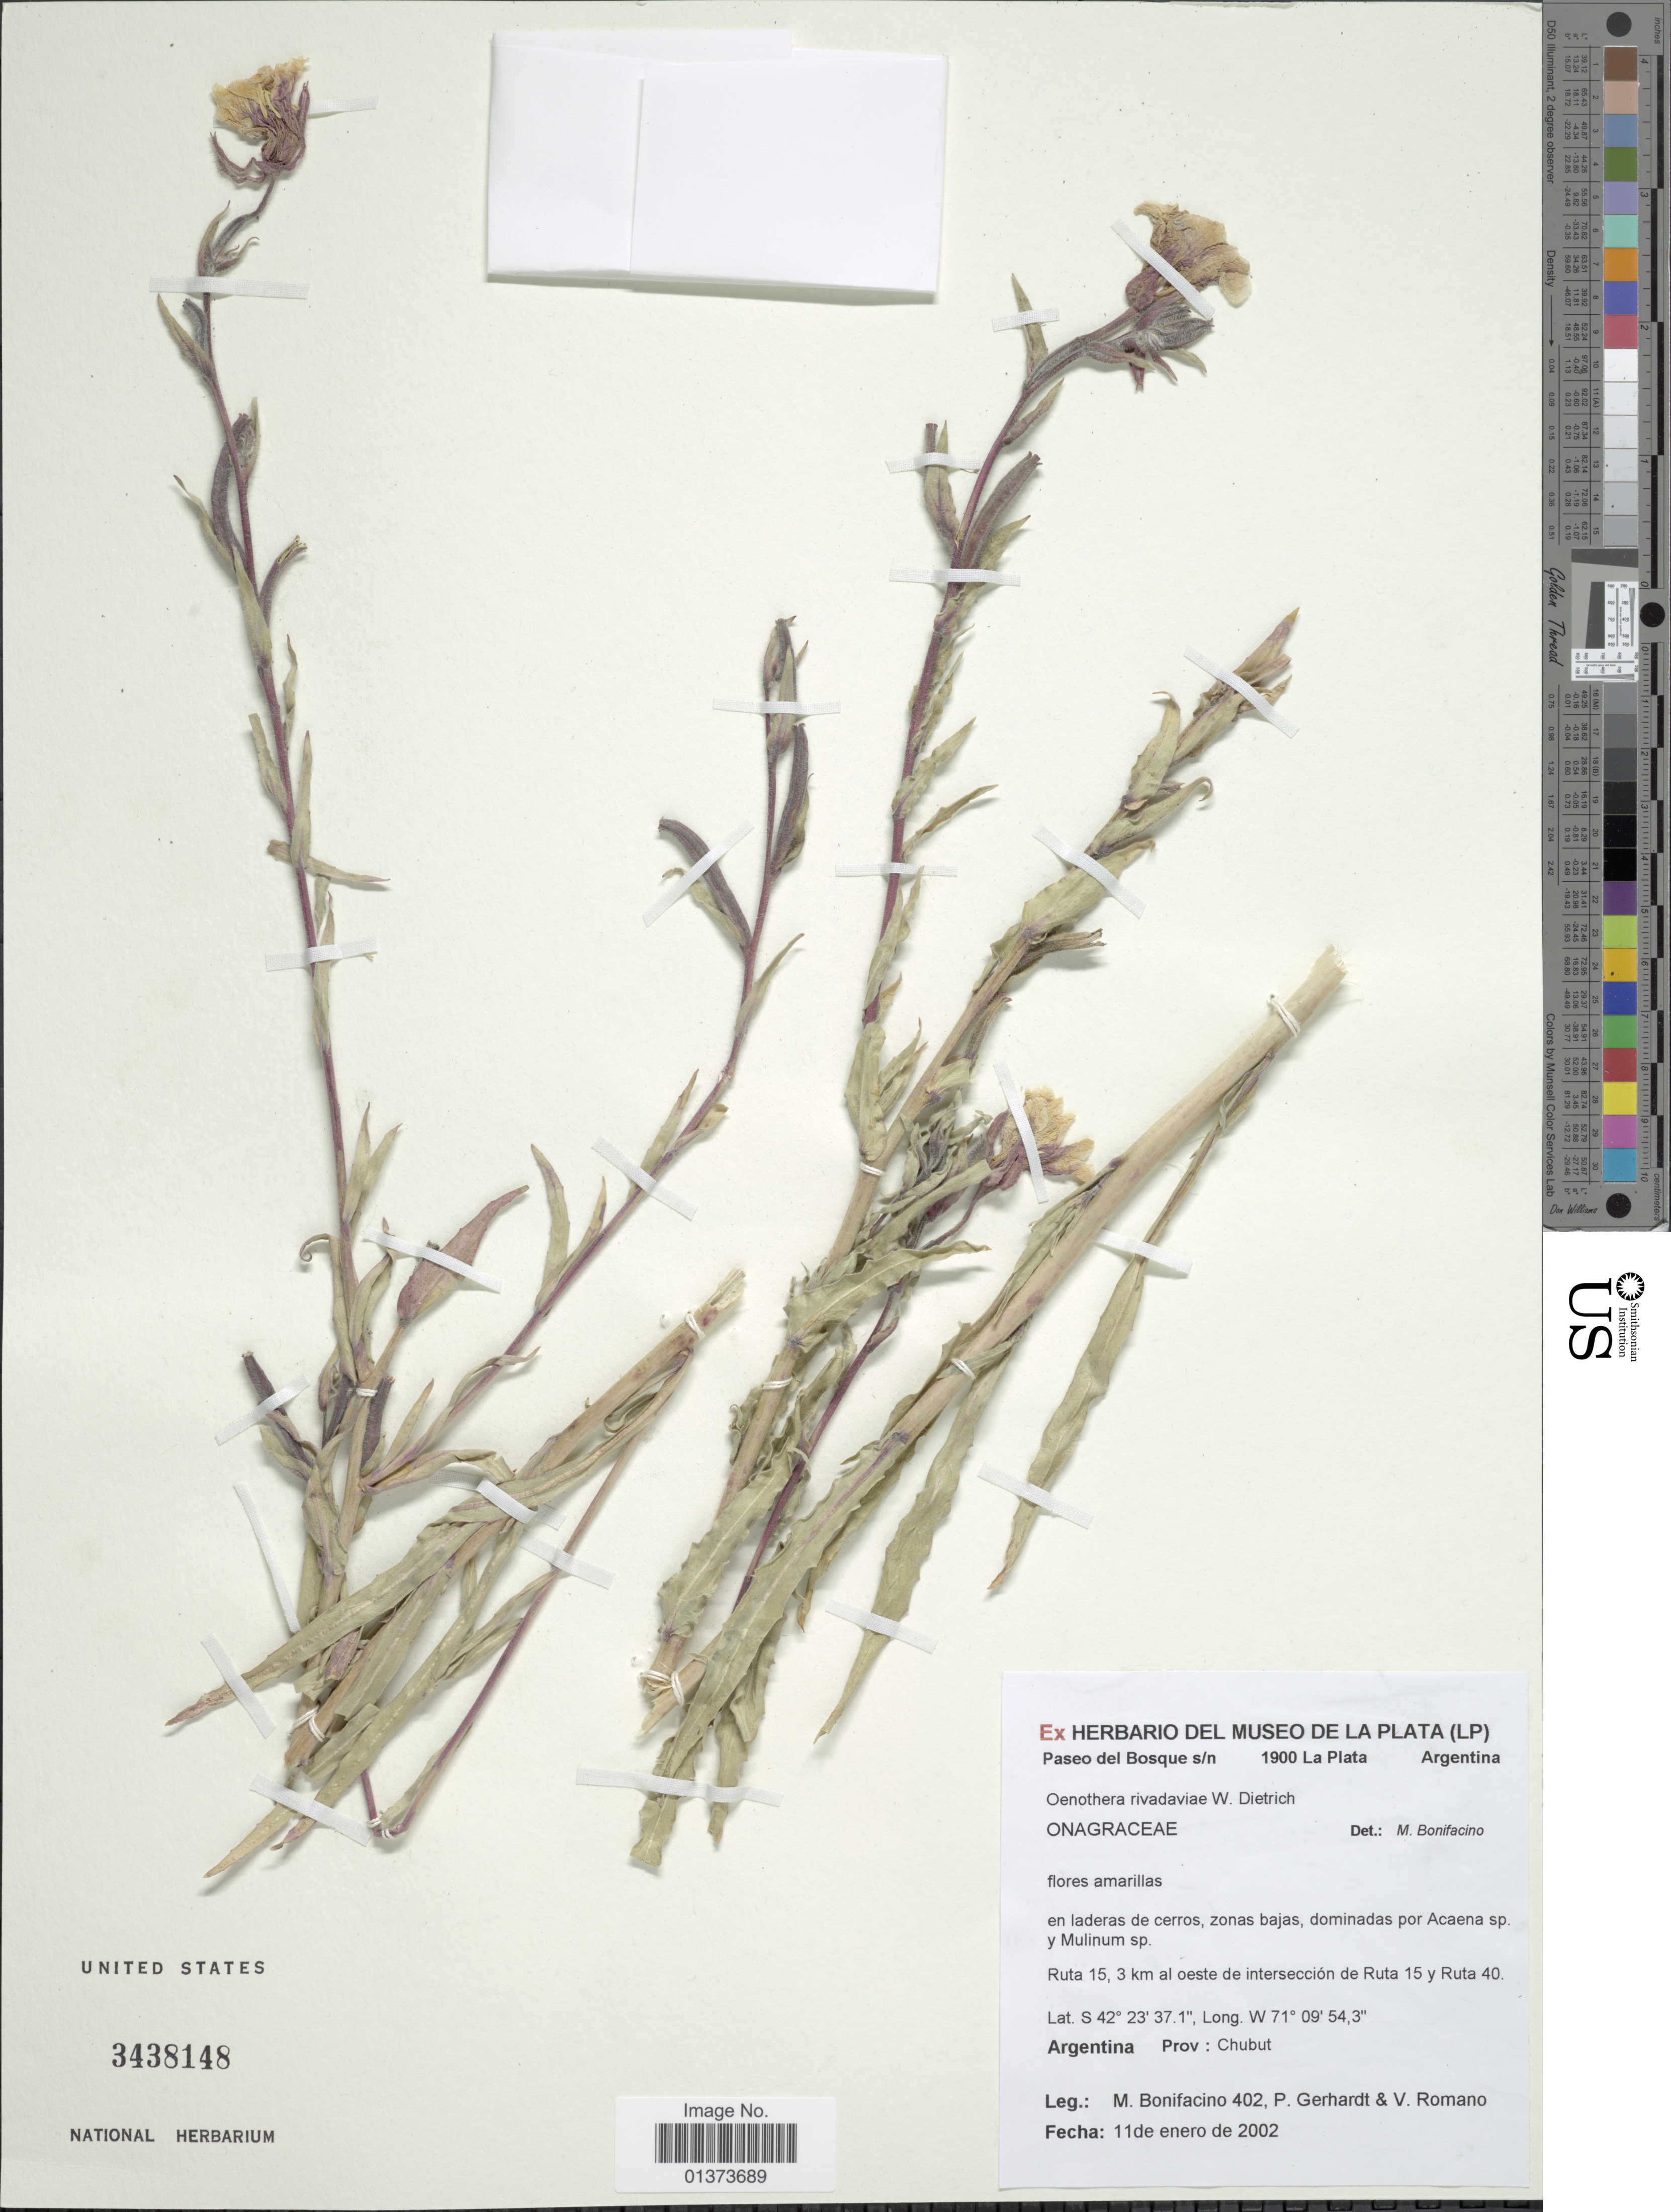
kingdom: Plantae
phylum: Tracheophyta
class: Magnoliopsida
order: Myrtales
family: Onagraceae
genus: Oenothera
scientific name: Oenothera rivadaviae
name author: W. Dietr.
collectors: M. Bonifacino, P. Gerhardt & V. Romano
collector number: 0402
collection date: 2002-01-11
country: Argentina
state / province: Chubut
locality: Ruta 15,3 km al oeste de intersección de Ruta 15 y Ruta 40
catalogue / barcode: US 3438148